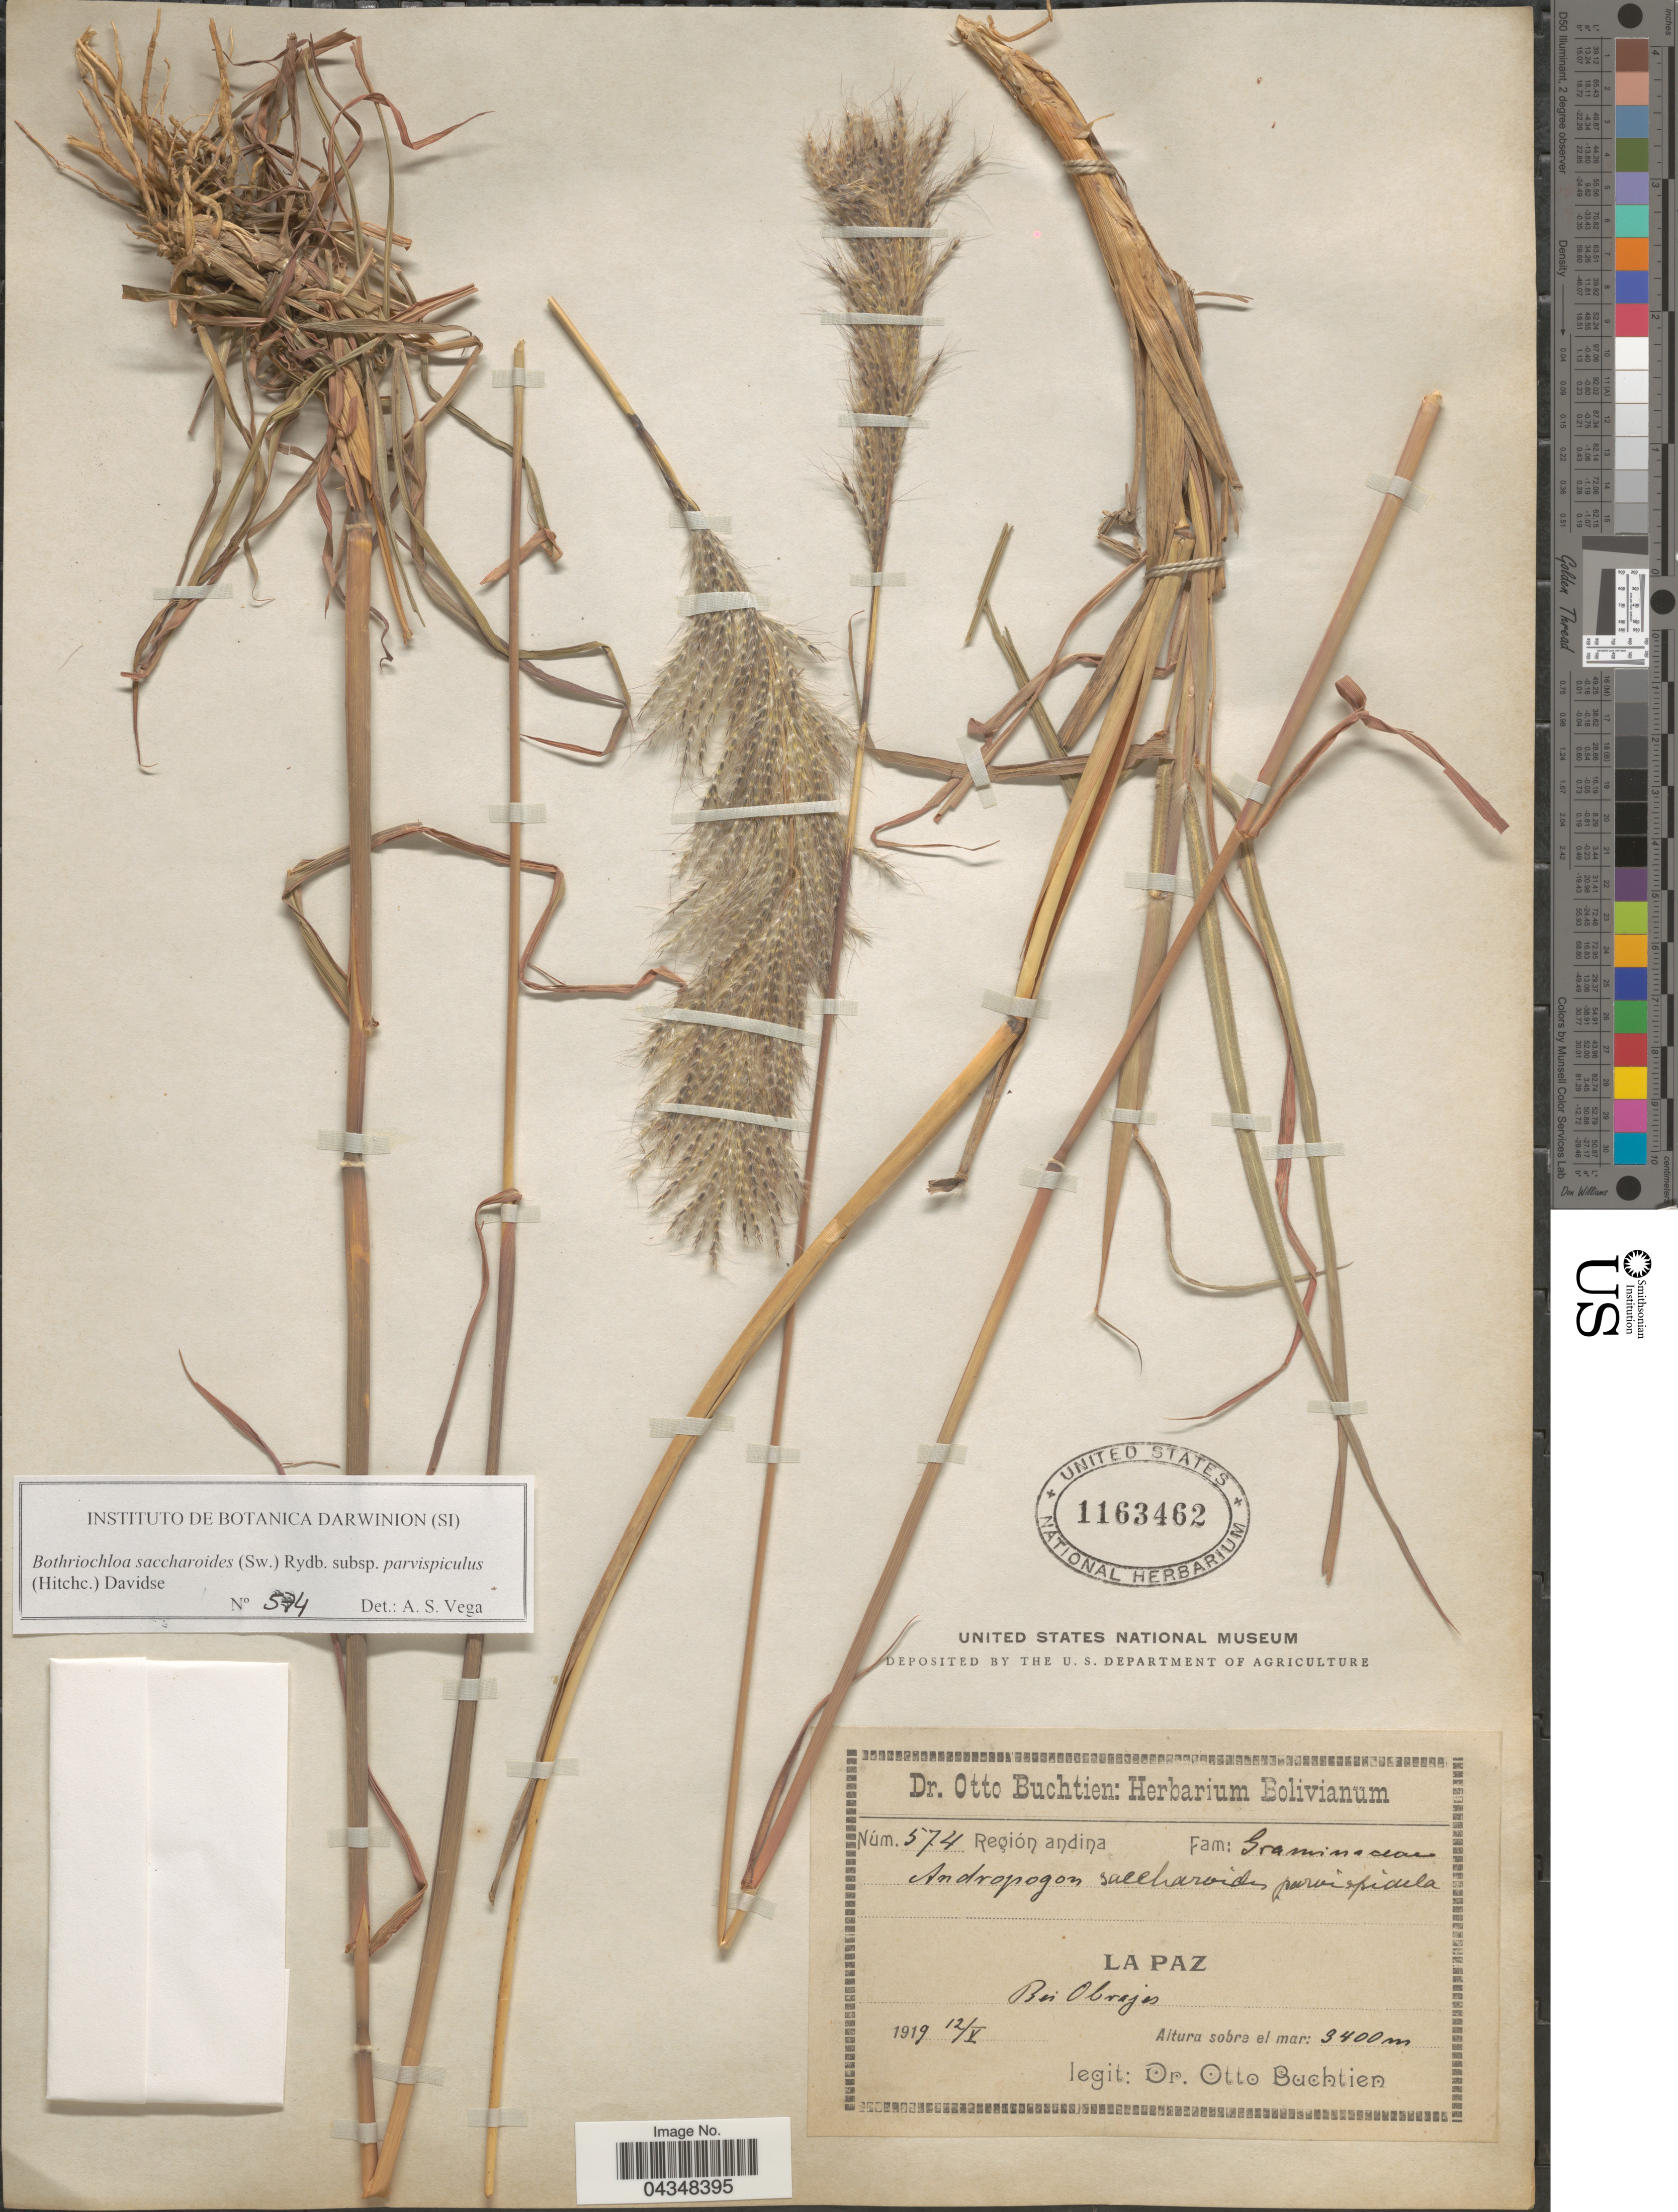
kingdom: Plantae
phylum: Tracheophyta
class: Liliopsida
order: Poales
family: Poaceae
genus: Bothriochloa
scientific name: Bothriochloa saccharoides var. parvispicula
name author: (Hitchc.) Tovar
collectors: O. Buchtien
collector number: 574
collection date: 1919-05-12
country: Bolivia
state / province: La Paz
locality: Región andina. Bei Obrajes.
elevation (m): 3400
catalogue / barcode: US 1163462